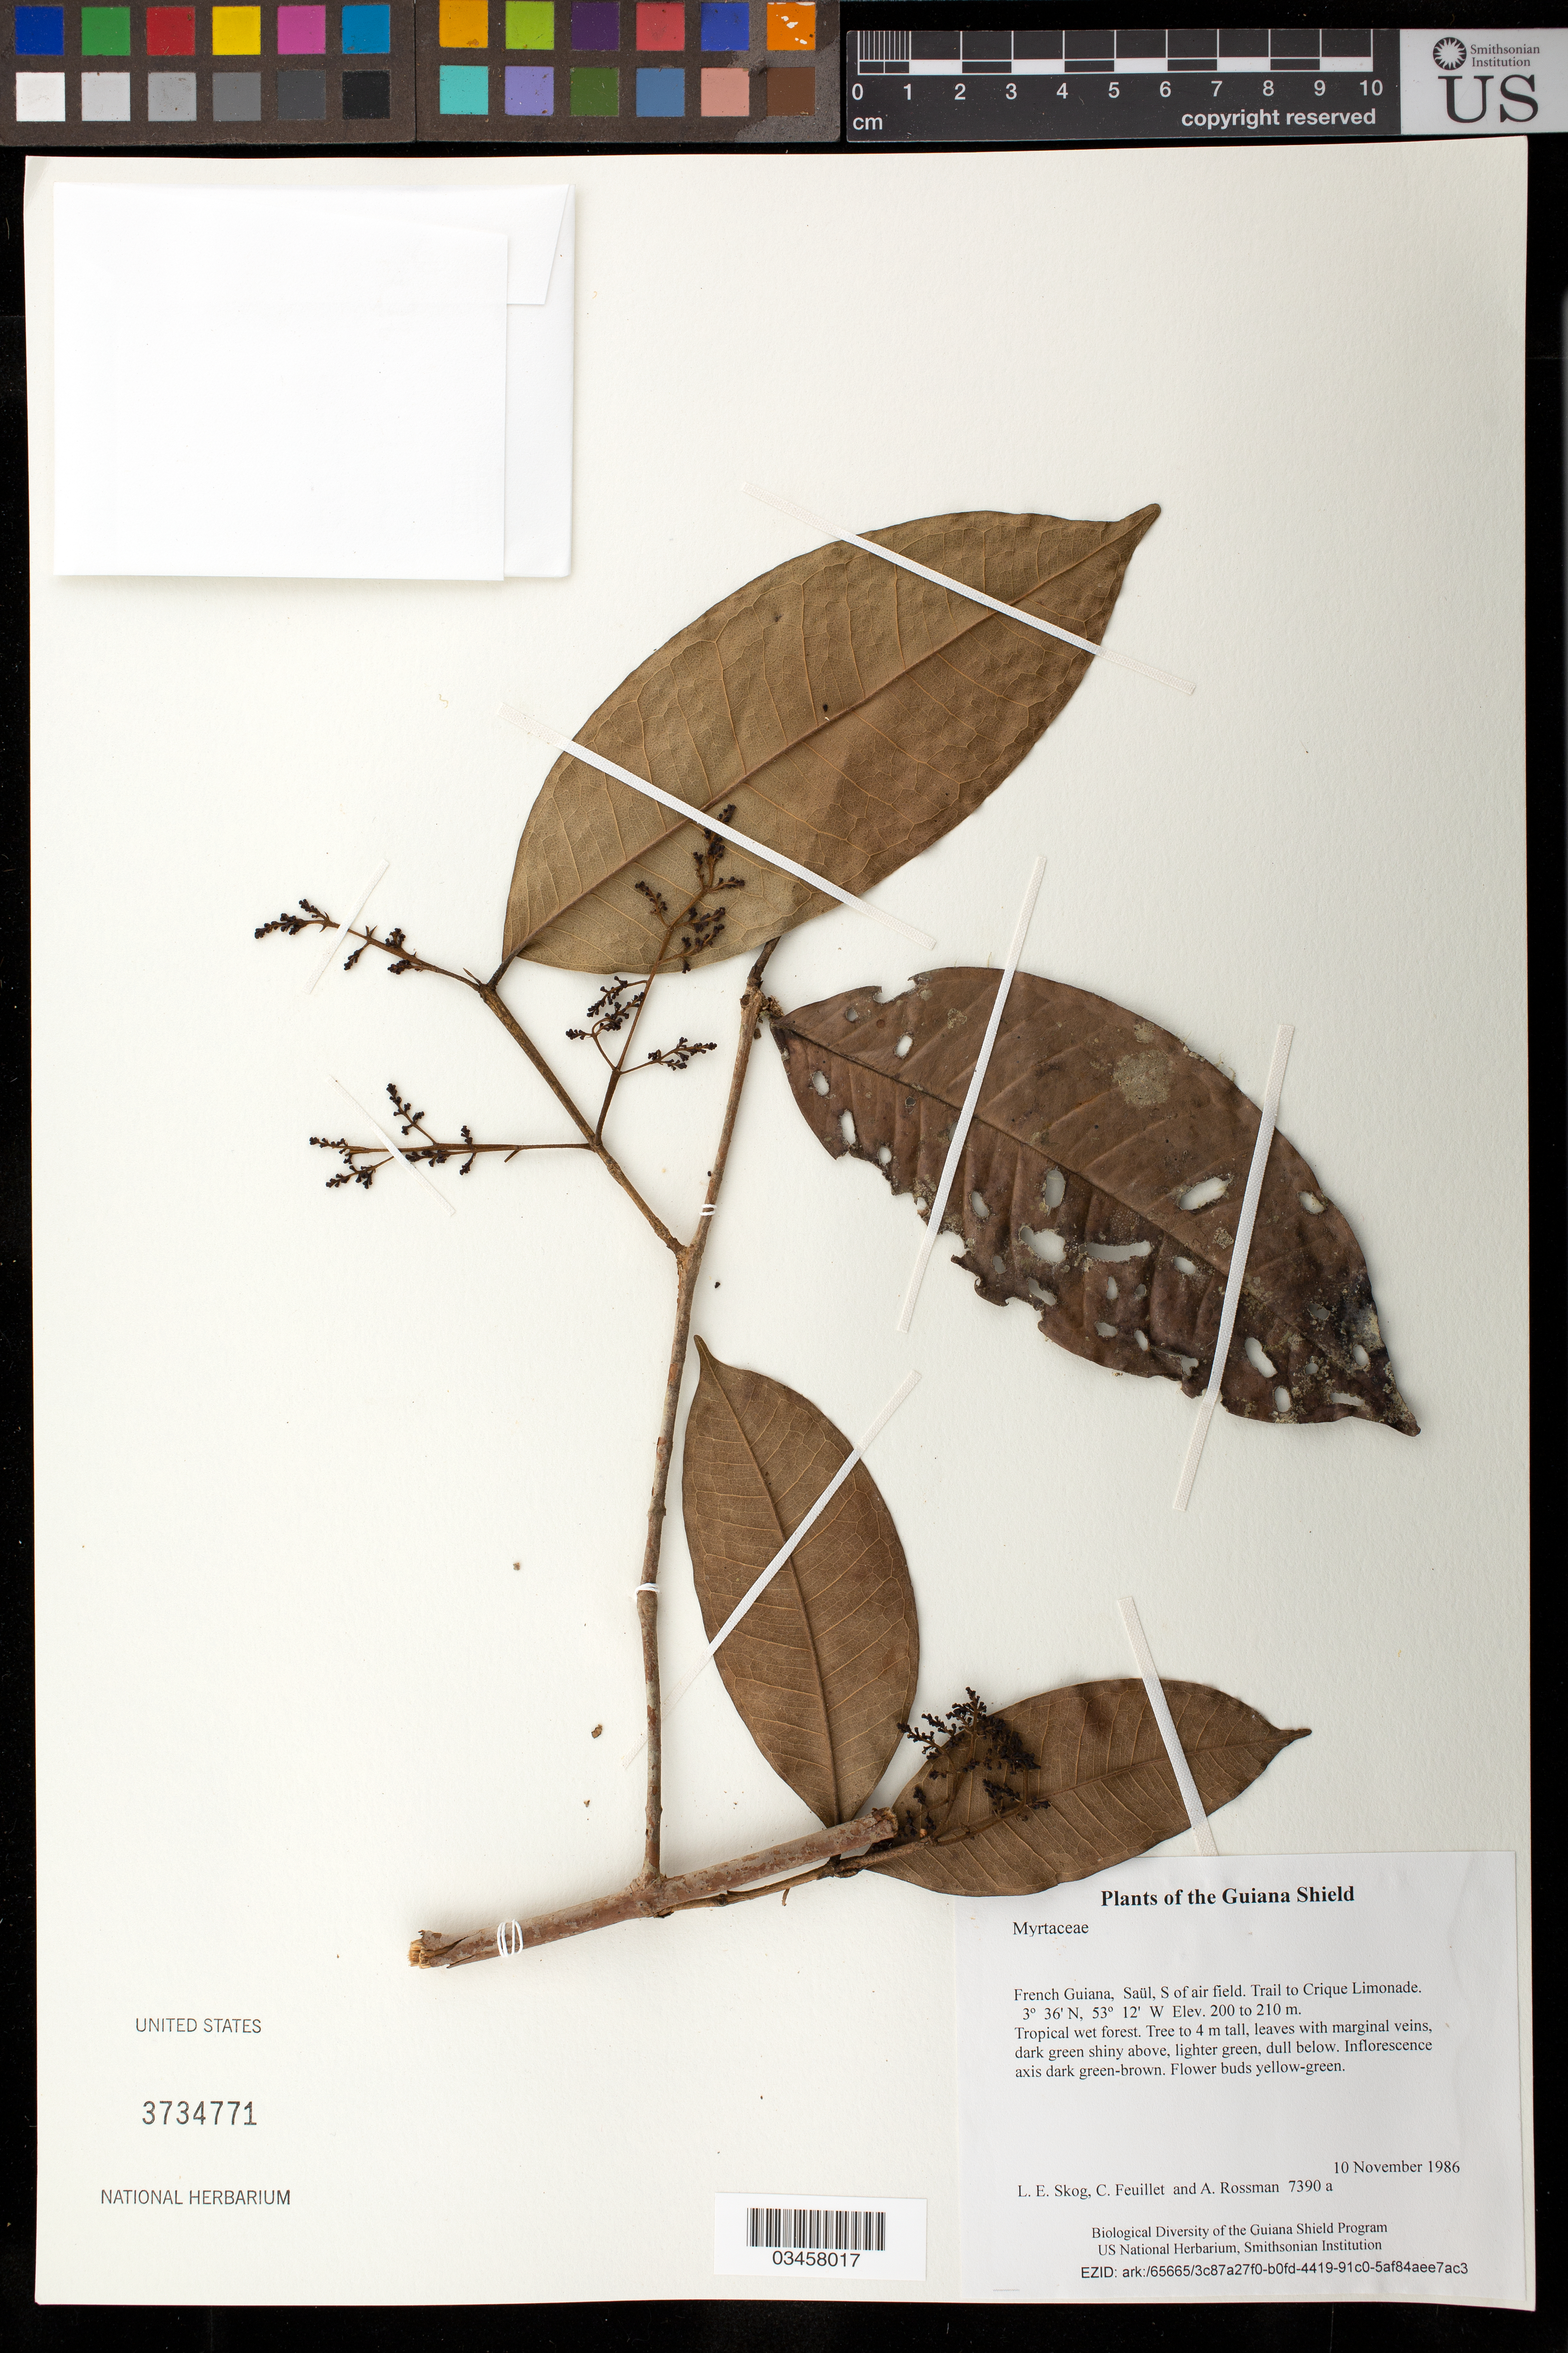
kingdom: Plantae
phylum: Tracheophyta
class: Magnoliopsida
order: Myrtales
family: Myrtaceae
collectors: L. E. Skog, C. Feuillet & A. Rossman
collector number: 7390 a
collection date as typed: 10 November 1986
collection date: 1986-11-10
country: French Guiana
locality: Saül, S of air field. Trail to Crique Limonade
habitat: Tropical wet forest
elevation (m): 200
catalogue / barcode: US 3734771